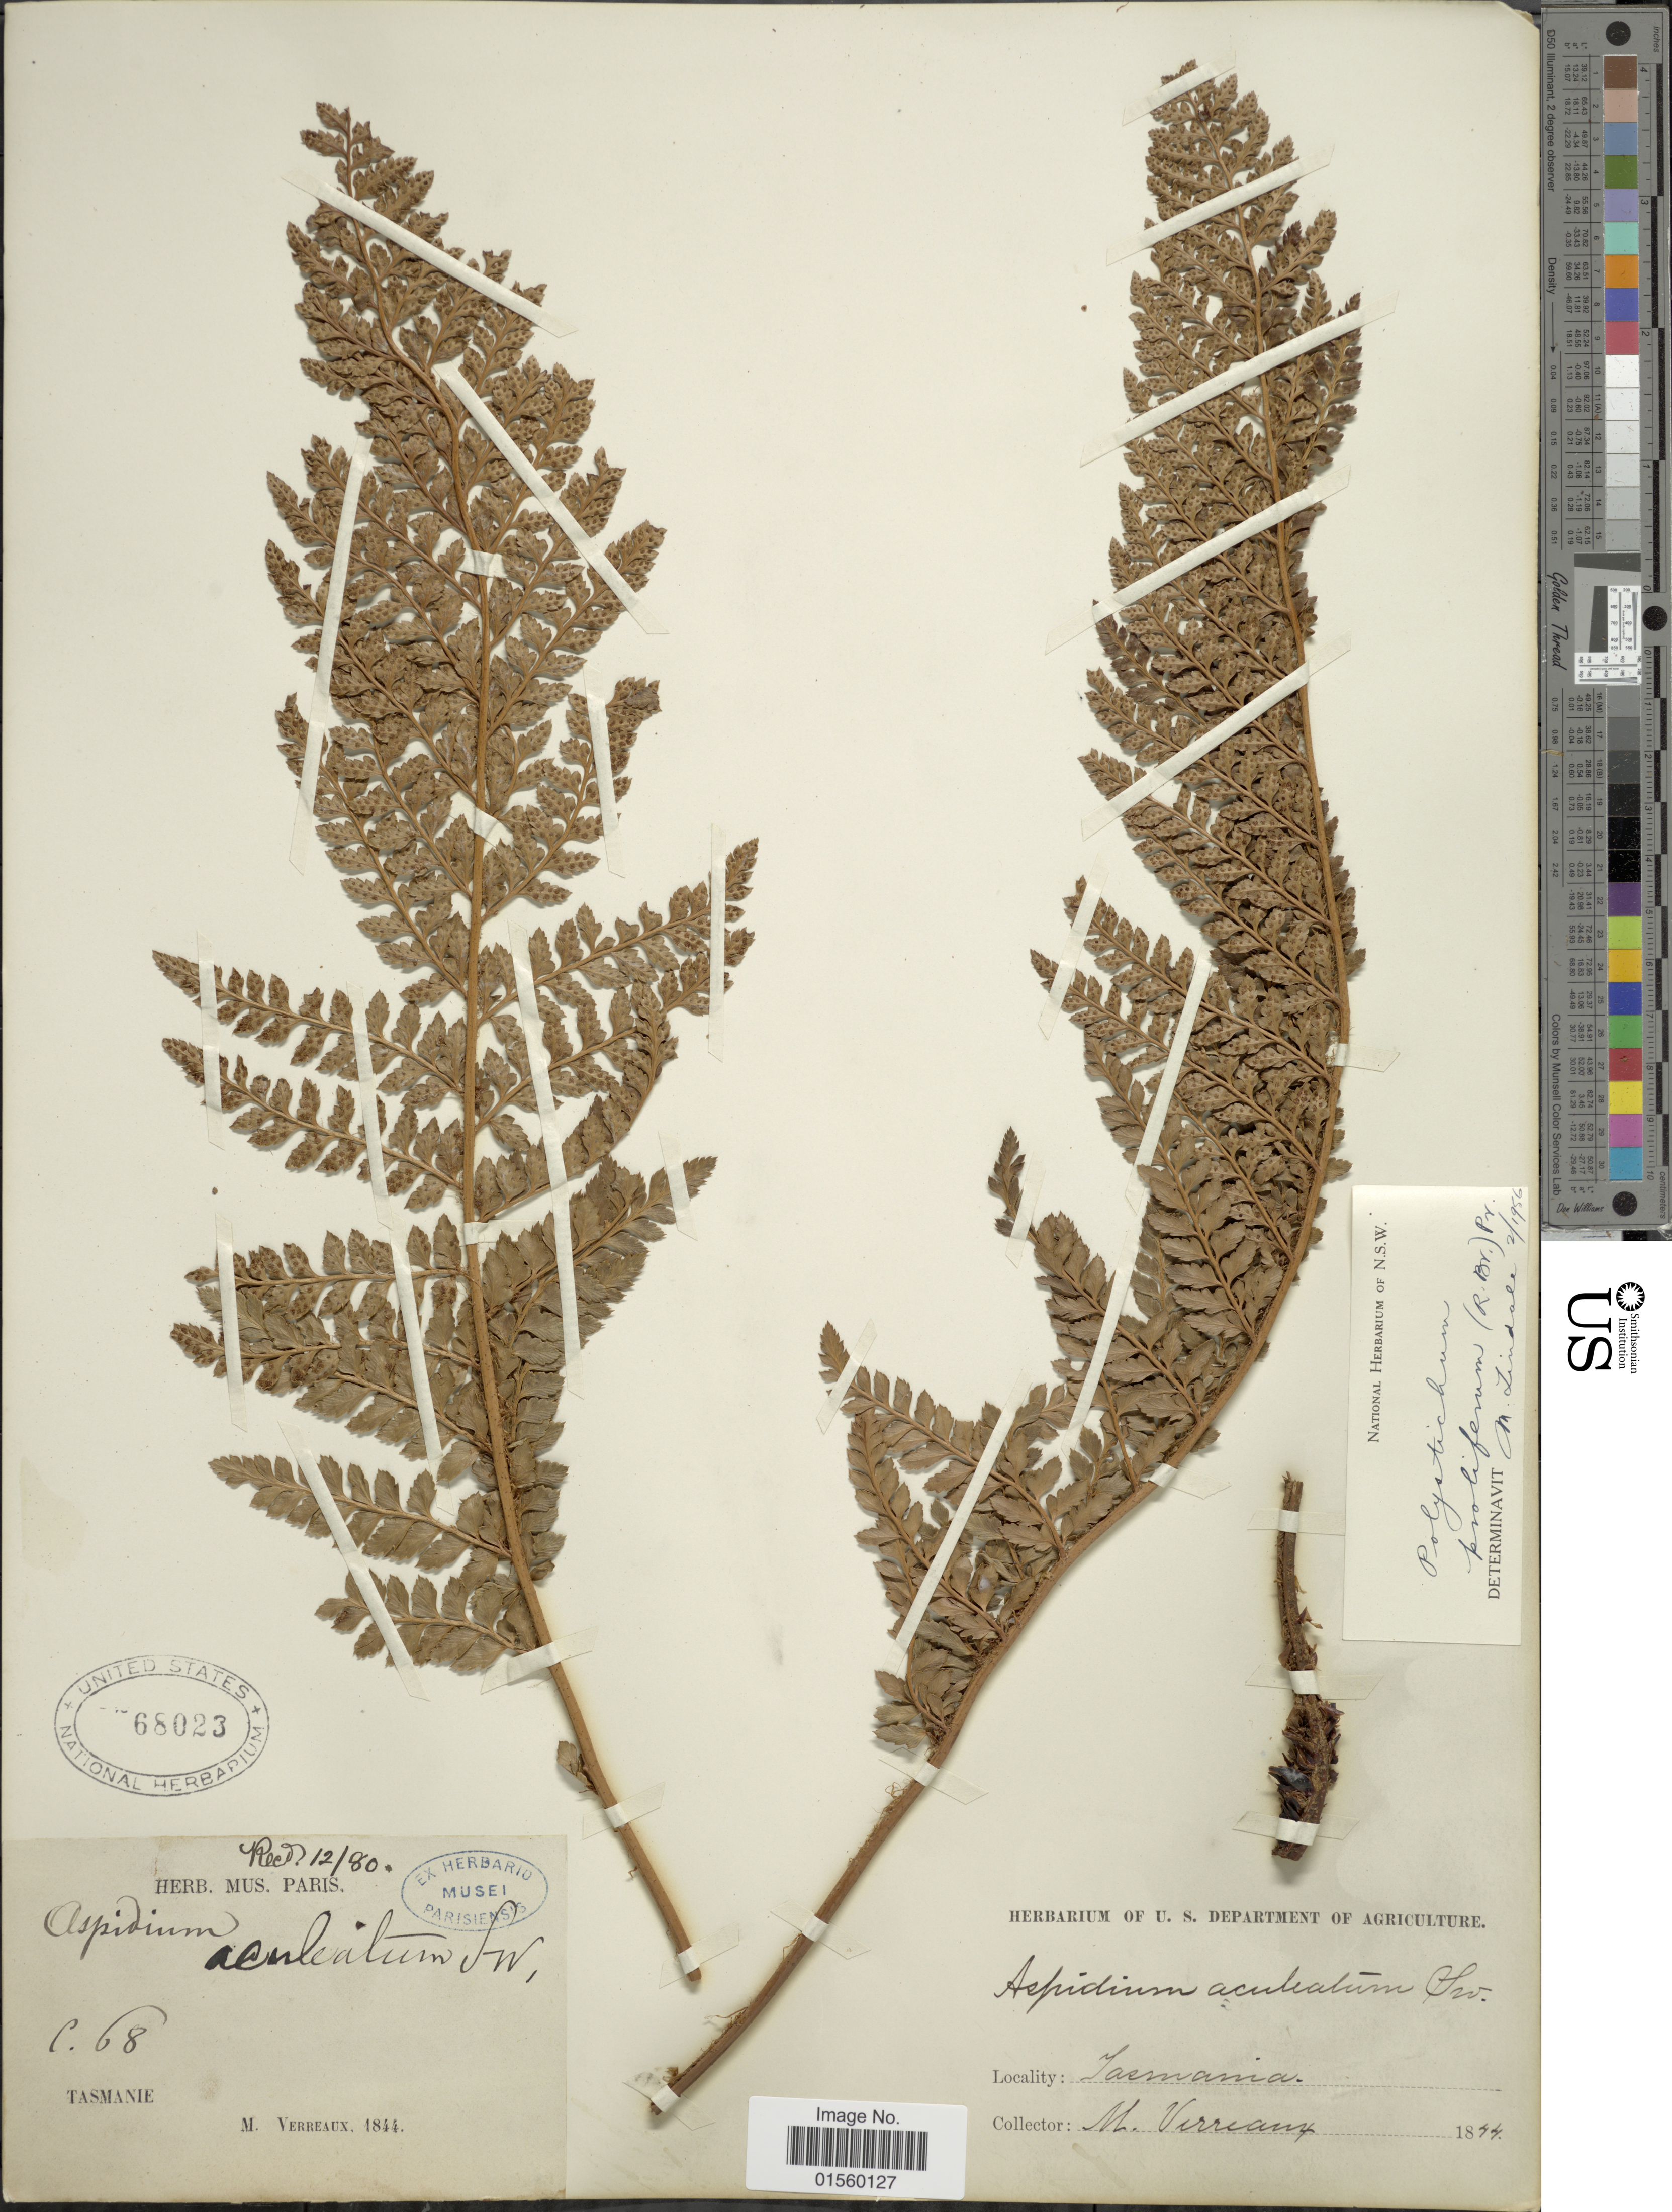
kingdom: Plantae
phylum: Tracheophyta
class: Polypodiopsida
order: Polypodiales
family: Dryopteridaceae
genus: Polystichum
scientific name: Polystichum proliferum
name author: (R. Br.) C. Presl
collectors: M. Verreaux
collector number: C68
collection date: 1844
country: Australia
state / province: Tasmania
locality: Tasmanie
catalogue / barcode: US 68023